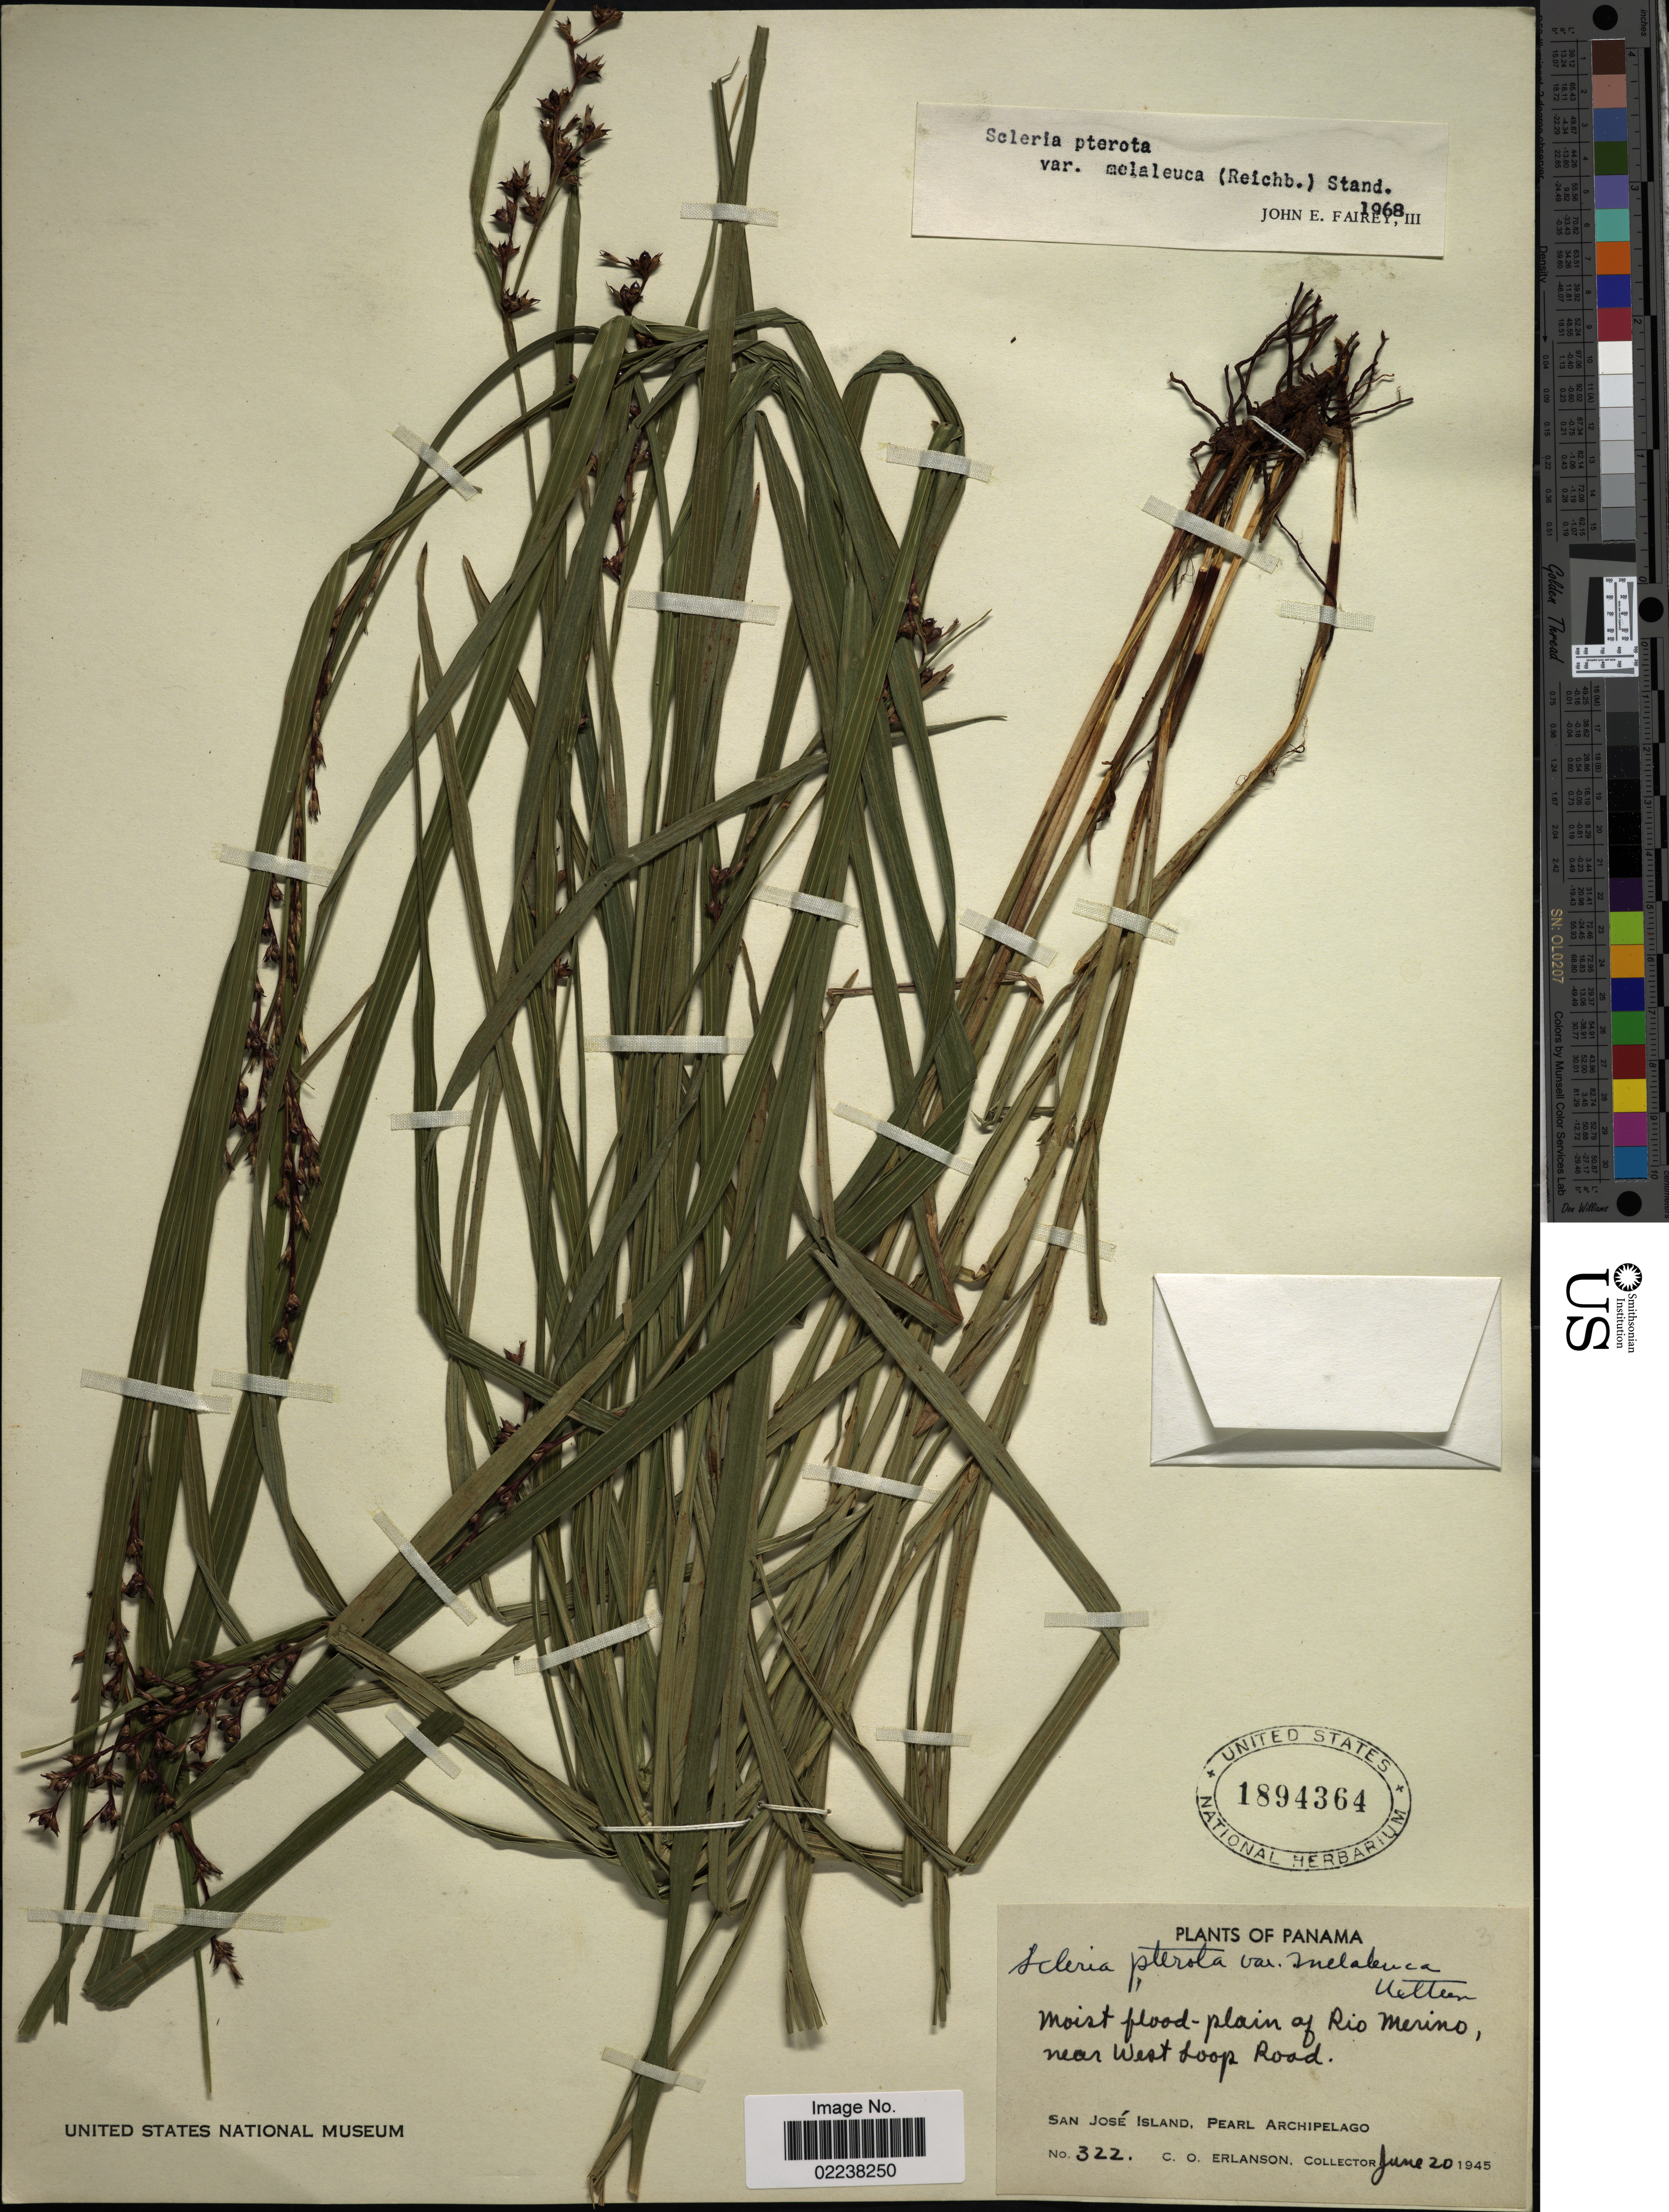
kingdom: Plantae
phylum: Tracheophyta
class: Liliopsida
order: Poales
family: Cyperaceae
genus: Scleria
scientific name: Scleria gaertneri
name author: Raddi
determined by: Strong, Mark T., (BOT), Smithsonian Institution - National Museum of Natural History (UNITED STATES)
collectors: C. O. Erlanson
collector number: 322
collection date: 1945-06-20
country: Panama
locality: Moist flood-plain of Rio Merino near west Loop Road, San Jose Island, Pearl Archipelago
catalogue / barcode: US 1894364